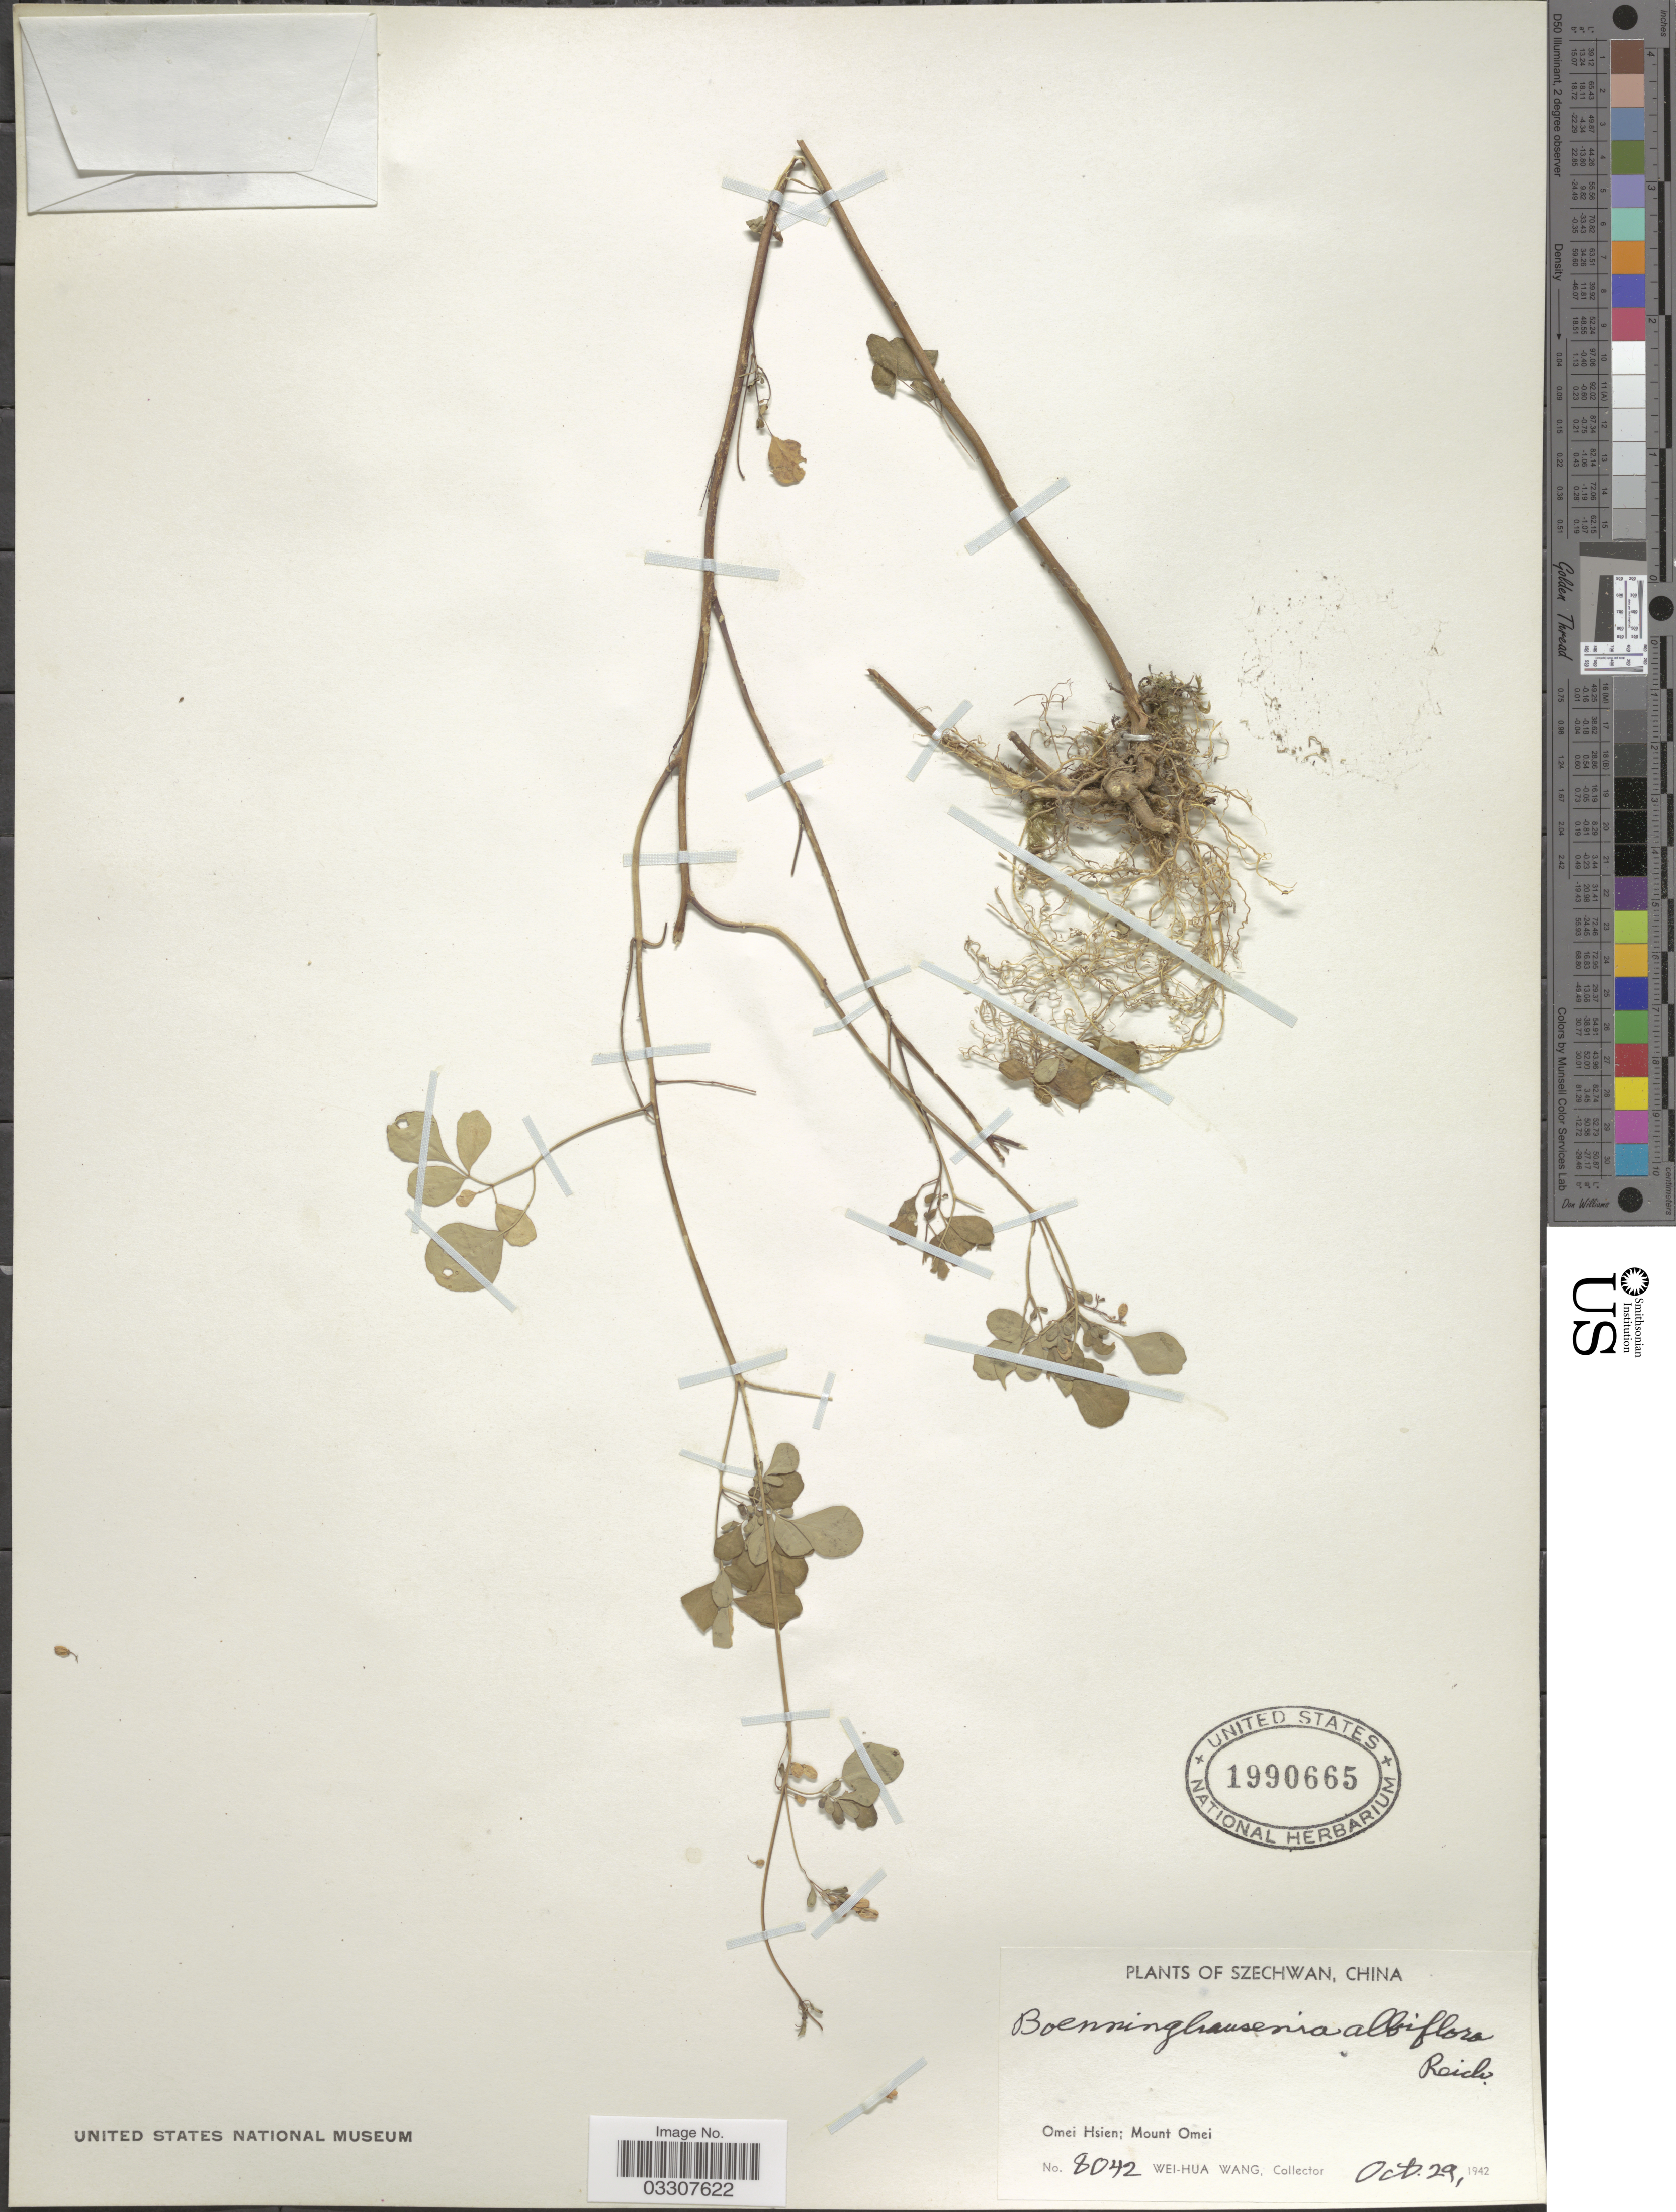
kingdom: Plantae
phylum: Tracheophyta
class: Magnoliopsida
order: Sapindales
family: Rutaceae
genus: Boenninghausenia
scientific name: Boenninghausenia albiflora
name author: (Hook.) Meisn.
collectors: W. Wang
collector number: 8042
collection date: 1942-10-29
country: China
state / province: Sichuan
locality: Szechwan. Omei Hsien: Mount Omei.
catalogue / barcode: US 1990665